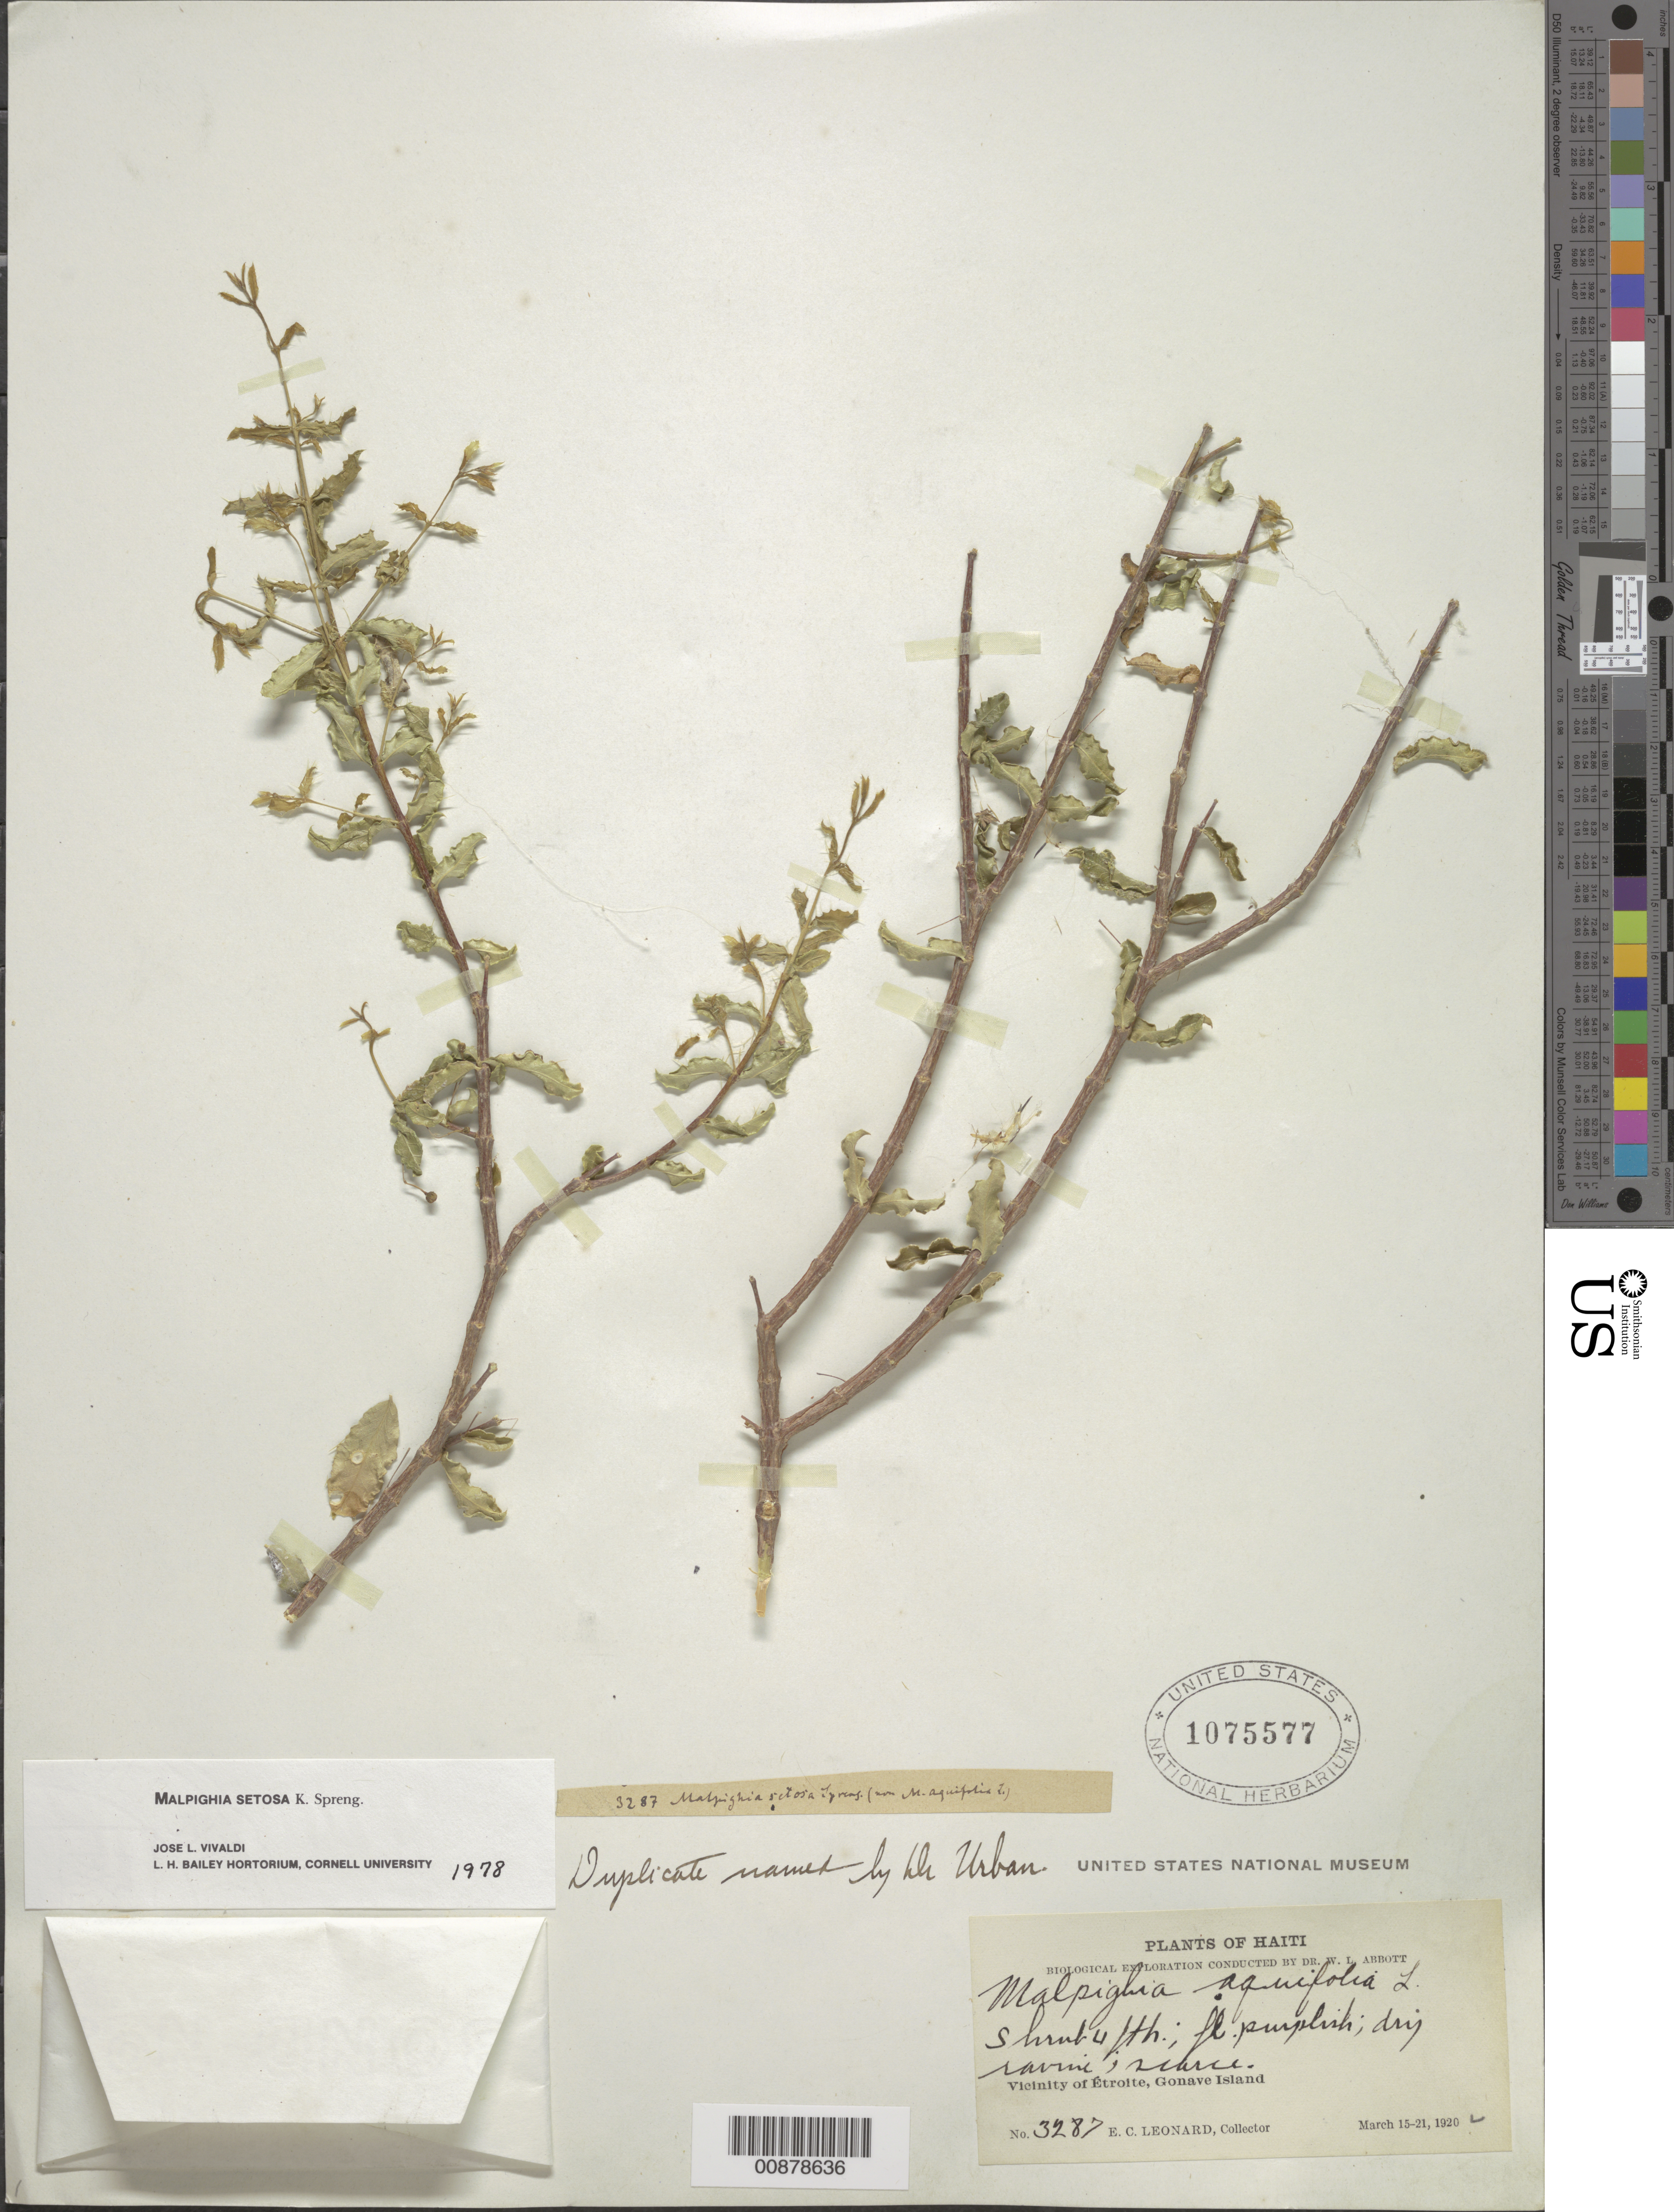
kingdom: Plantae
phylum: Tracheophyta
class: Magnoliopsida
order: Malpighiales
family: Malpighiaceae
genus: Malpighia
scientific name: Malpighia setosa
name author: Spreng.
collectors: E. C. Leonard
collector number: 3287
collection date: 1920-03-15/1920-03-21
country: Haiti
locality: Vicinity of Étroite, Gonave Island.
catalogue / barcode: US 1075577